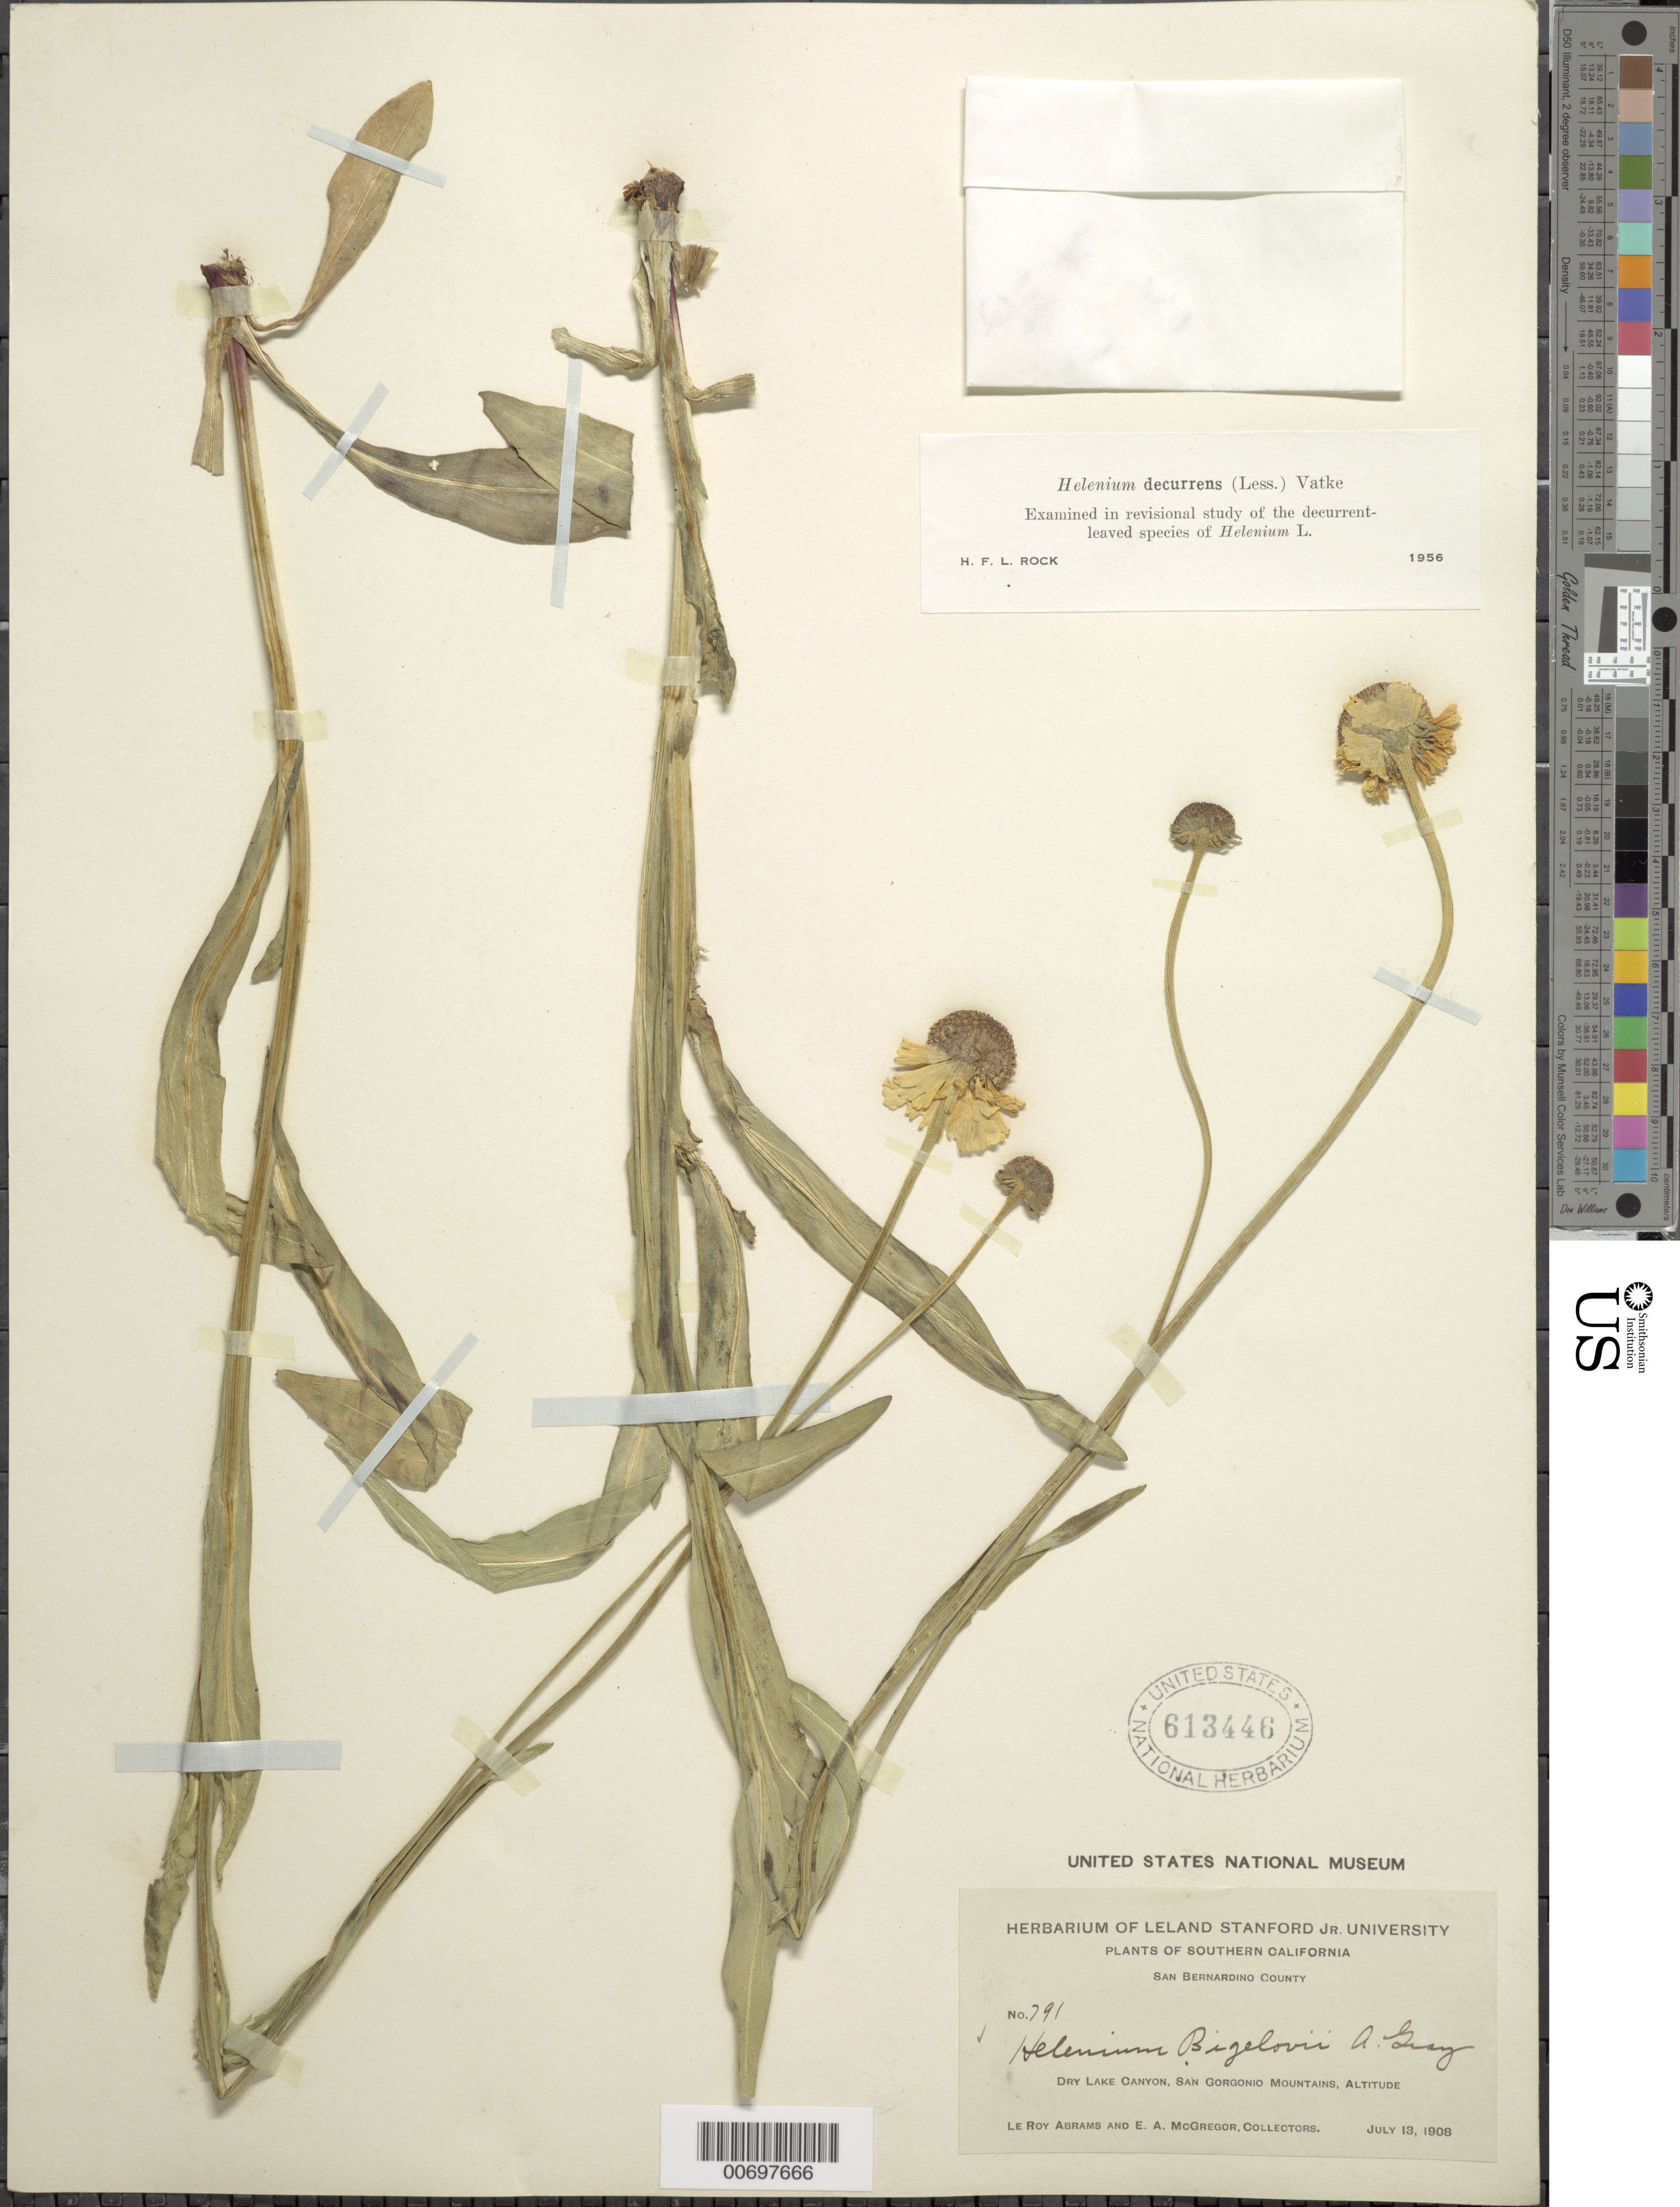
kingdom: Plantae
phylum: Tracheophyta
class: Magnoliopsida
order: Asterales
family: Asteraceae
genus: Helenium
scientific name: Helenium bigelovii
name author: A. Gray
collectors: L. Abrams & E. A. McGregor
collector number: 791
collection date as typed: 13 Jul 1908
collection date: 1908-07-13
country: United States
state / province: California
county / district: San Bernardino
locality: Dry Lake Canyon, San Gorgonio Mts.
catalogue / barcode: US 613446